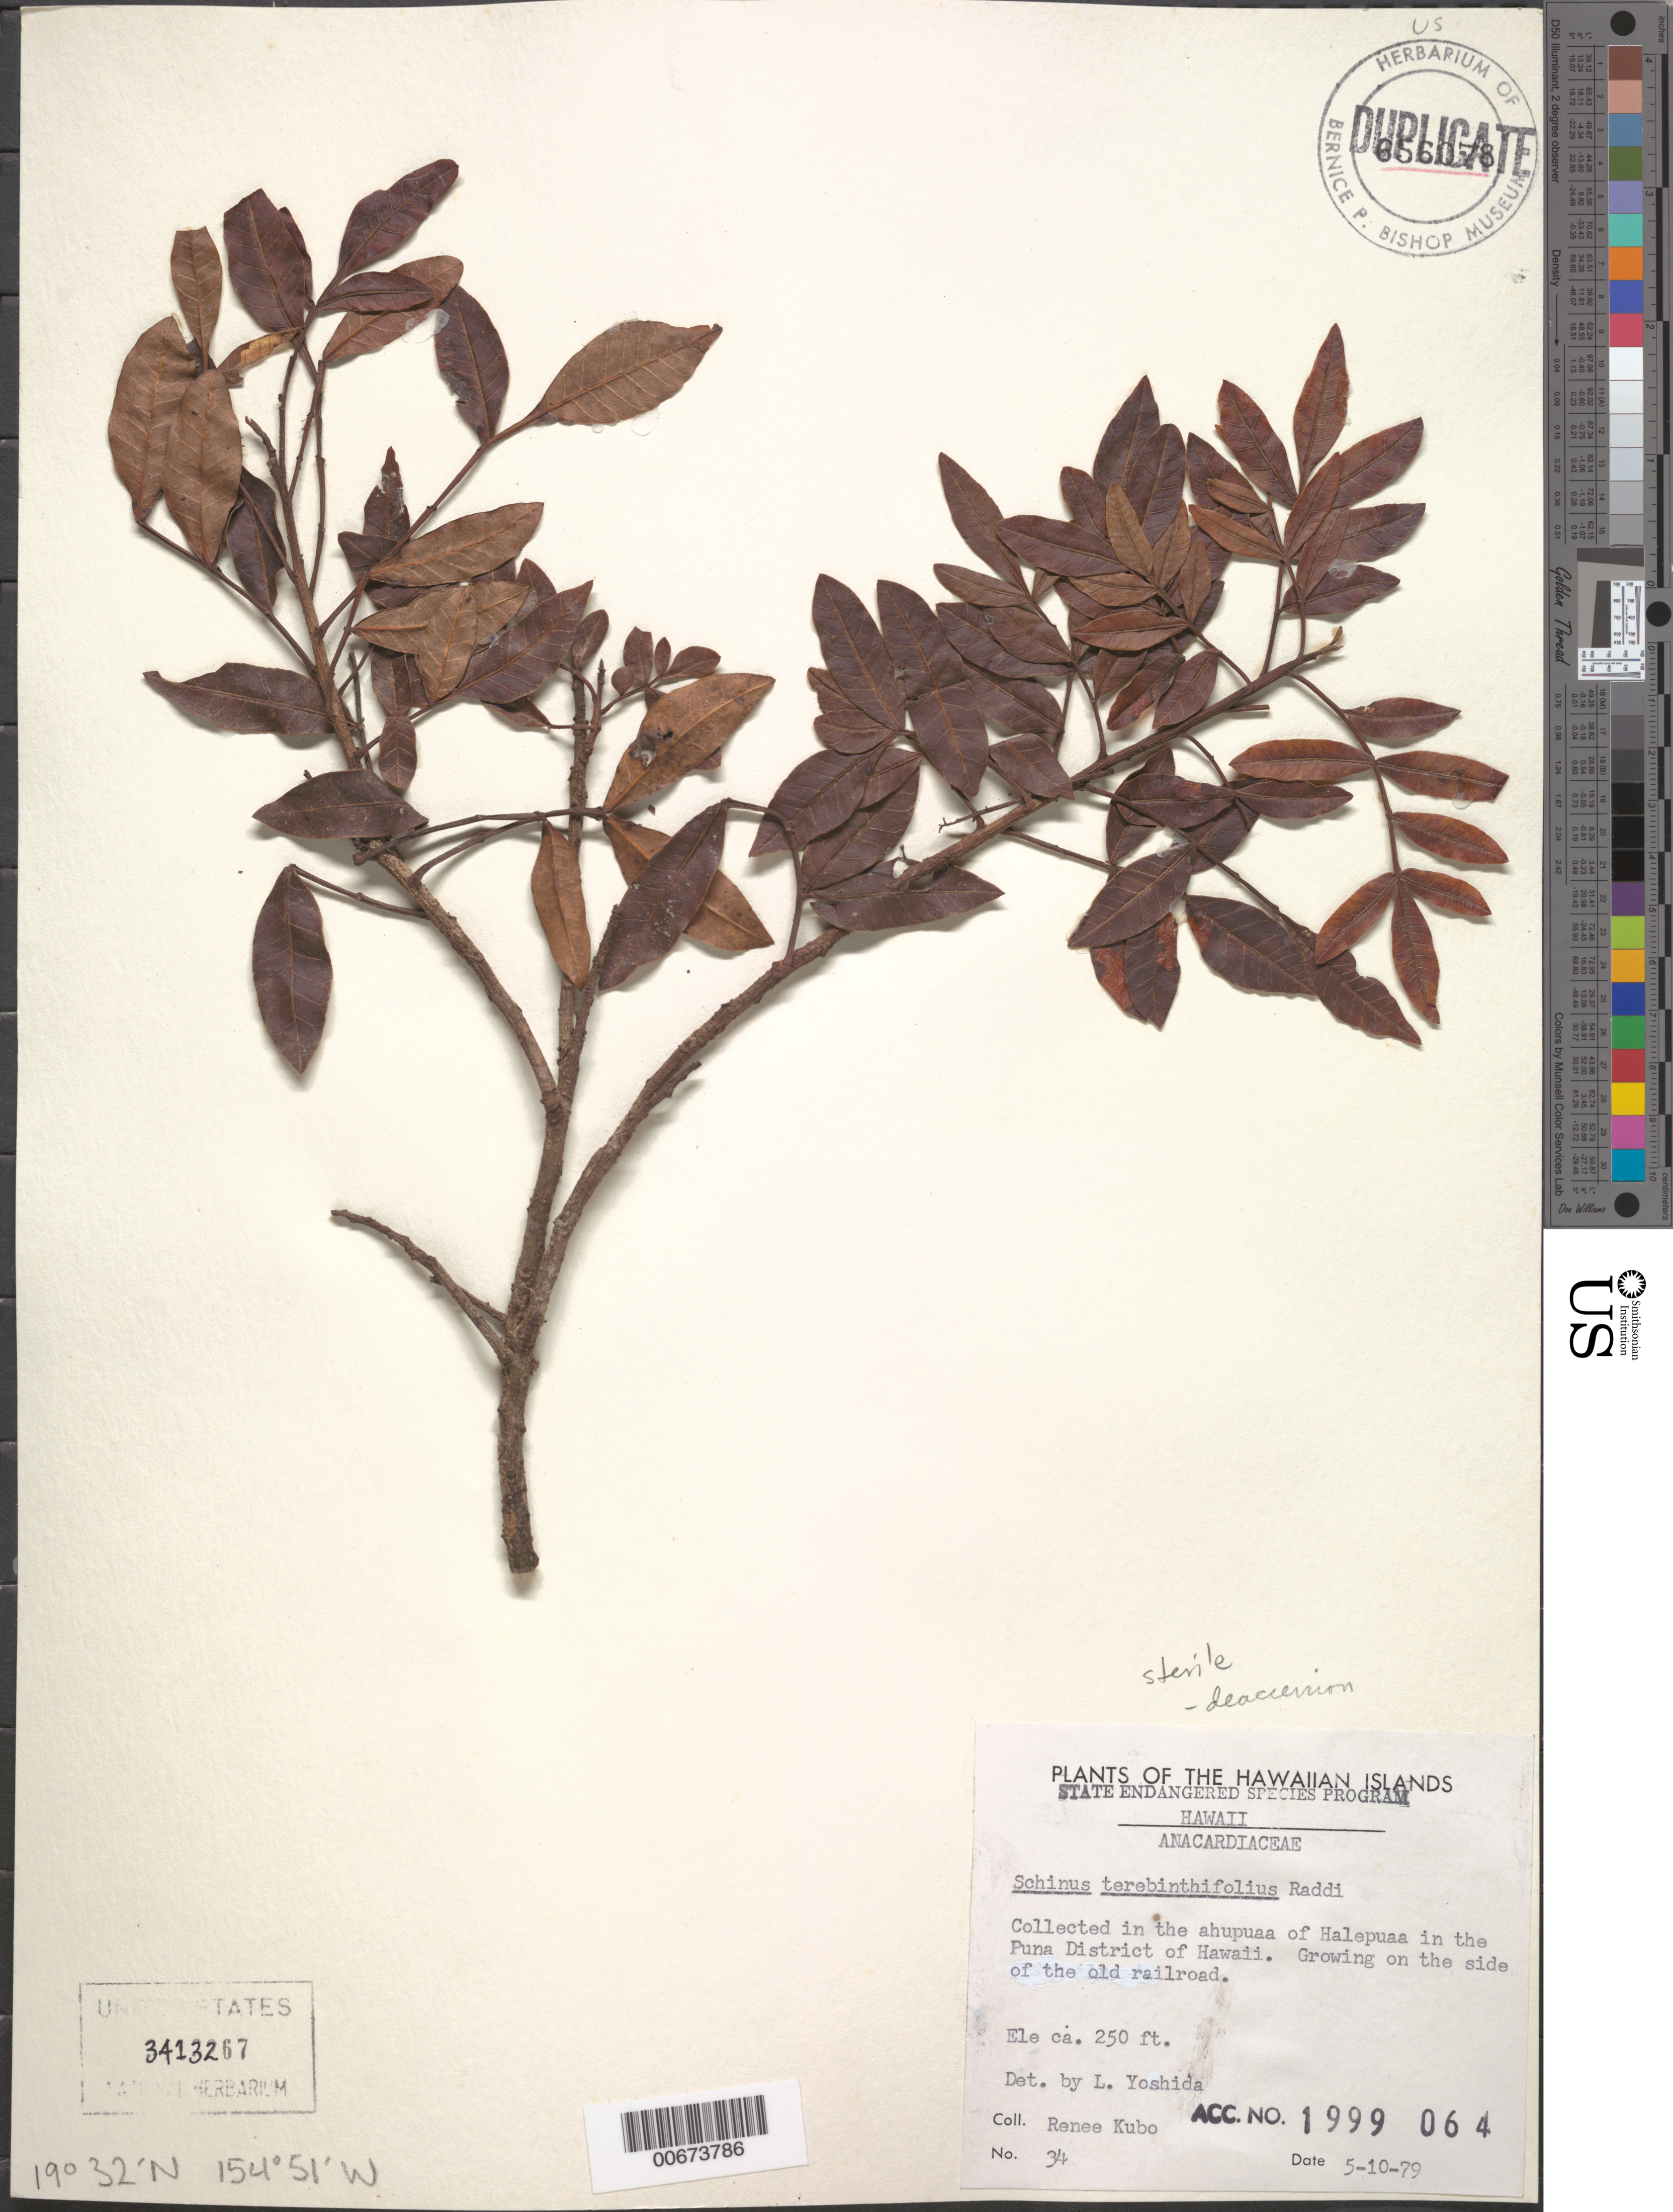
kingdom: Plantae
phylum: Tracheophyta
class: Magnoliopsida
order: Sapindales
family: Anacardiaceae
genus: Schinus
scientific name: Schinus terebinthifolia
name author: Raddi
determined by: Yoshida, L.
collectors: R. Kubo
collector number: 34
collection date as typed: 10 May 1979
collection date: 1979-05-10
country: United States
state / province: Hawaii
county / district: Hawaii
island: Hawaii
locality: Puna District, the ahupuaa of Halepuaa.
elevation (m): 76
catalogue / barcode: US 3413267